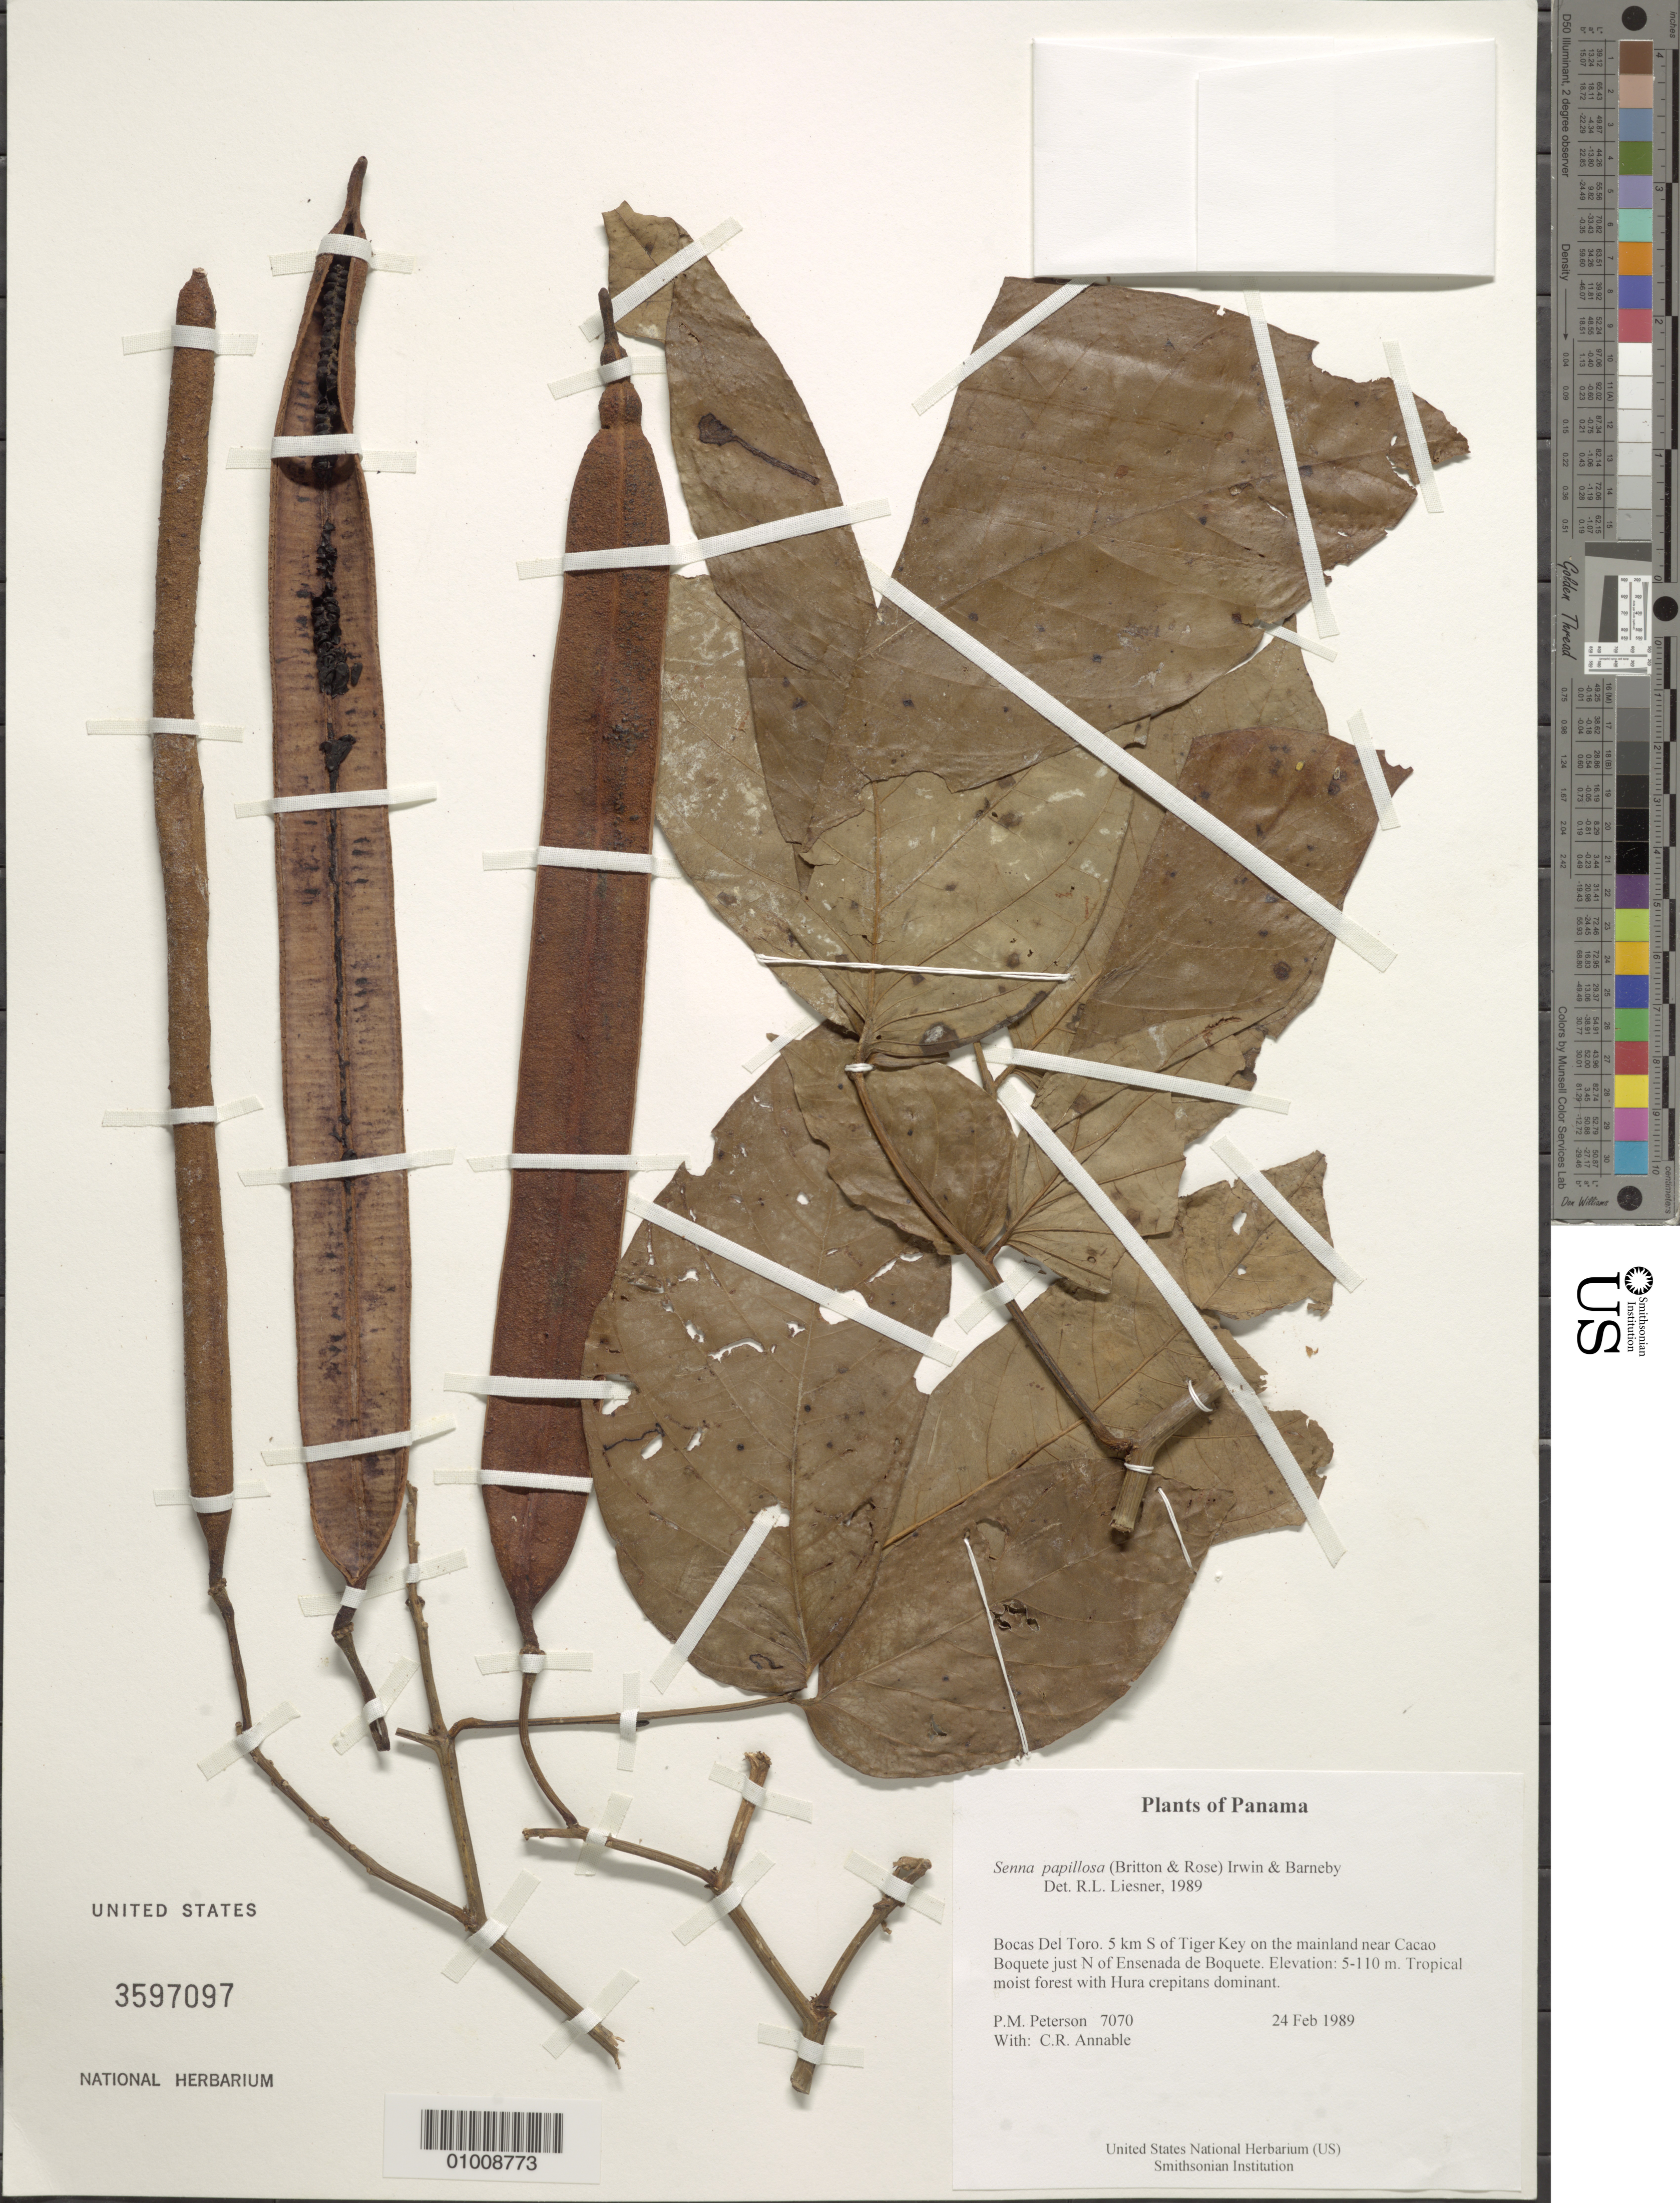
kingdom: Plantae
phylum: Tracheophyta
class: Magnoliopsida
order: Fabales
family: Fabaceae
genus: Senna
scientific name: Senna papillosa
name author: (Britton & Rose) H.S. Irwin & Barneby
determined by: Liesner, R. L.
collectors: P. M. Peterson & C. R. Annable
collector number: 07070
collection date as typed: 24 Feb 1989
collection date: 1989-02-24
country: Panama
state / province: Bocas del Toro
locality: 5 km S of Tiger Key on the mainland near Cacao Boquete just N of Ensenada de Boquete.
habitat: Tropical moist forest with Hura crepitans dominant.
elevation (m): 5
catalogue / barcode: US 3597097